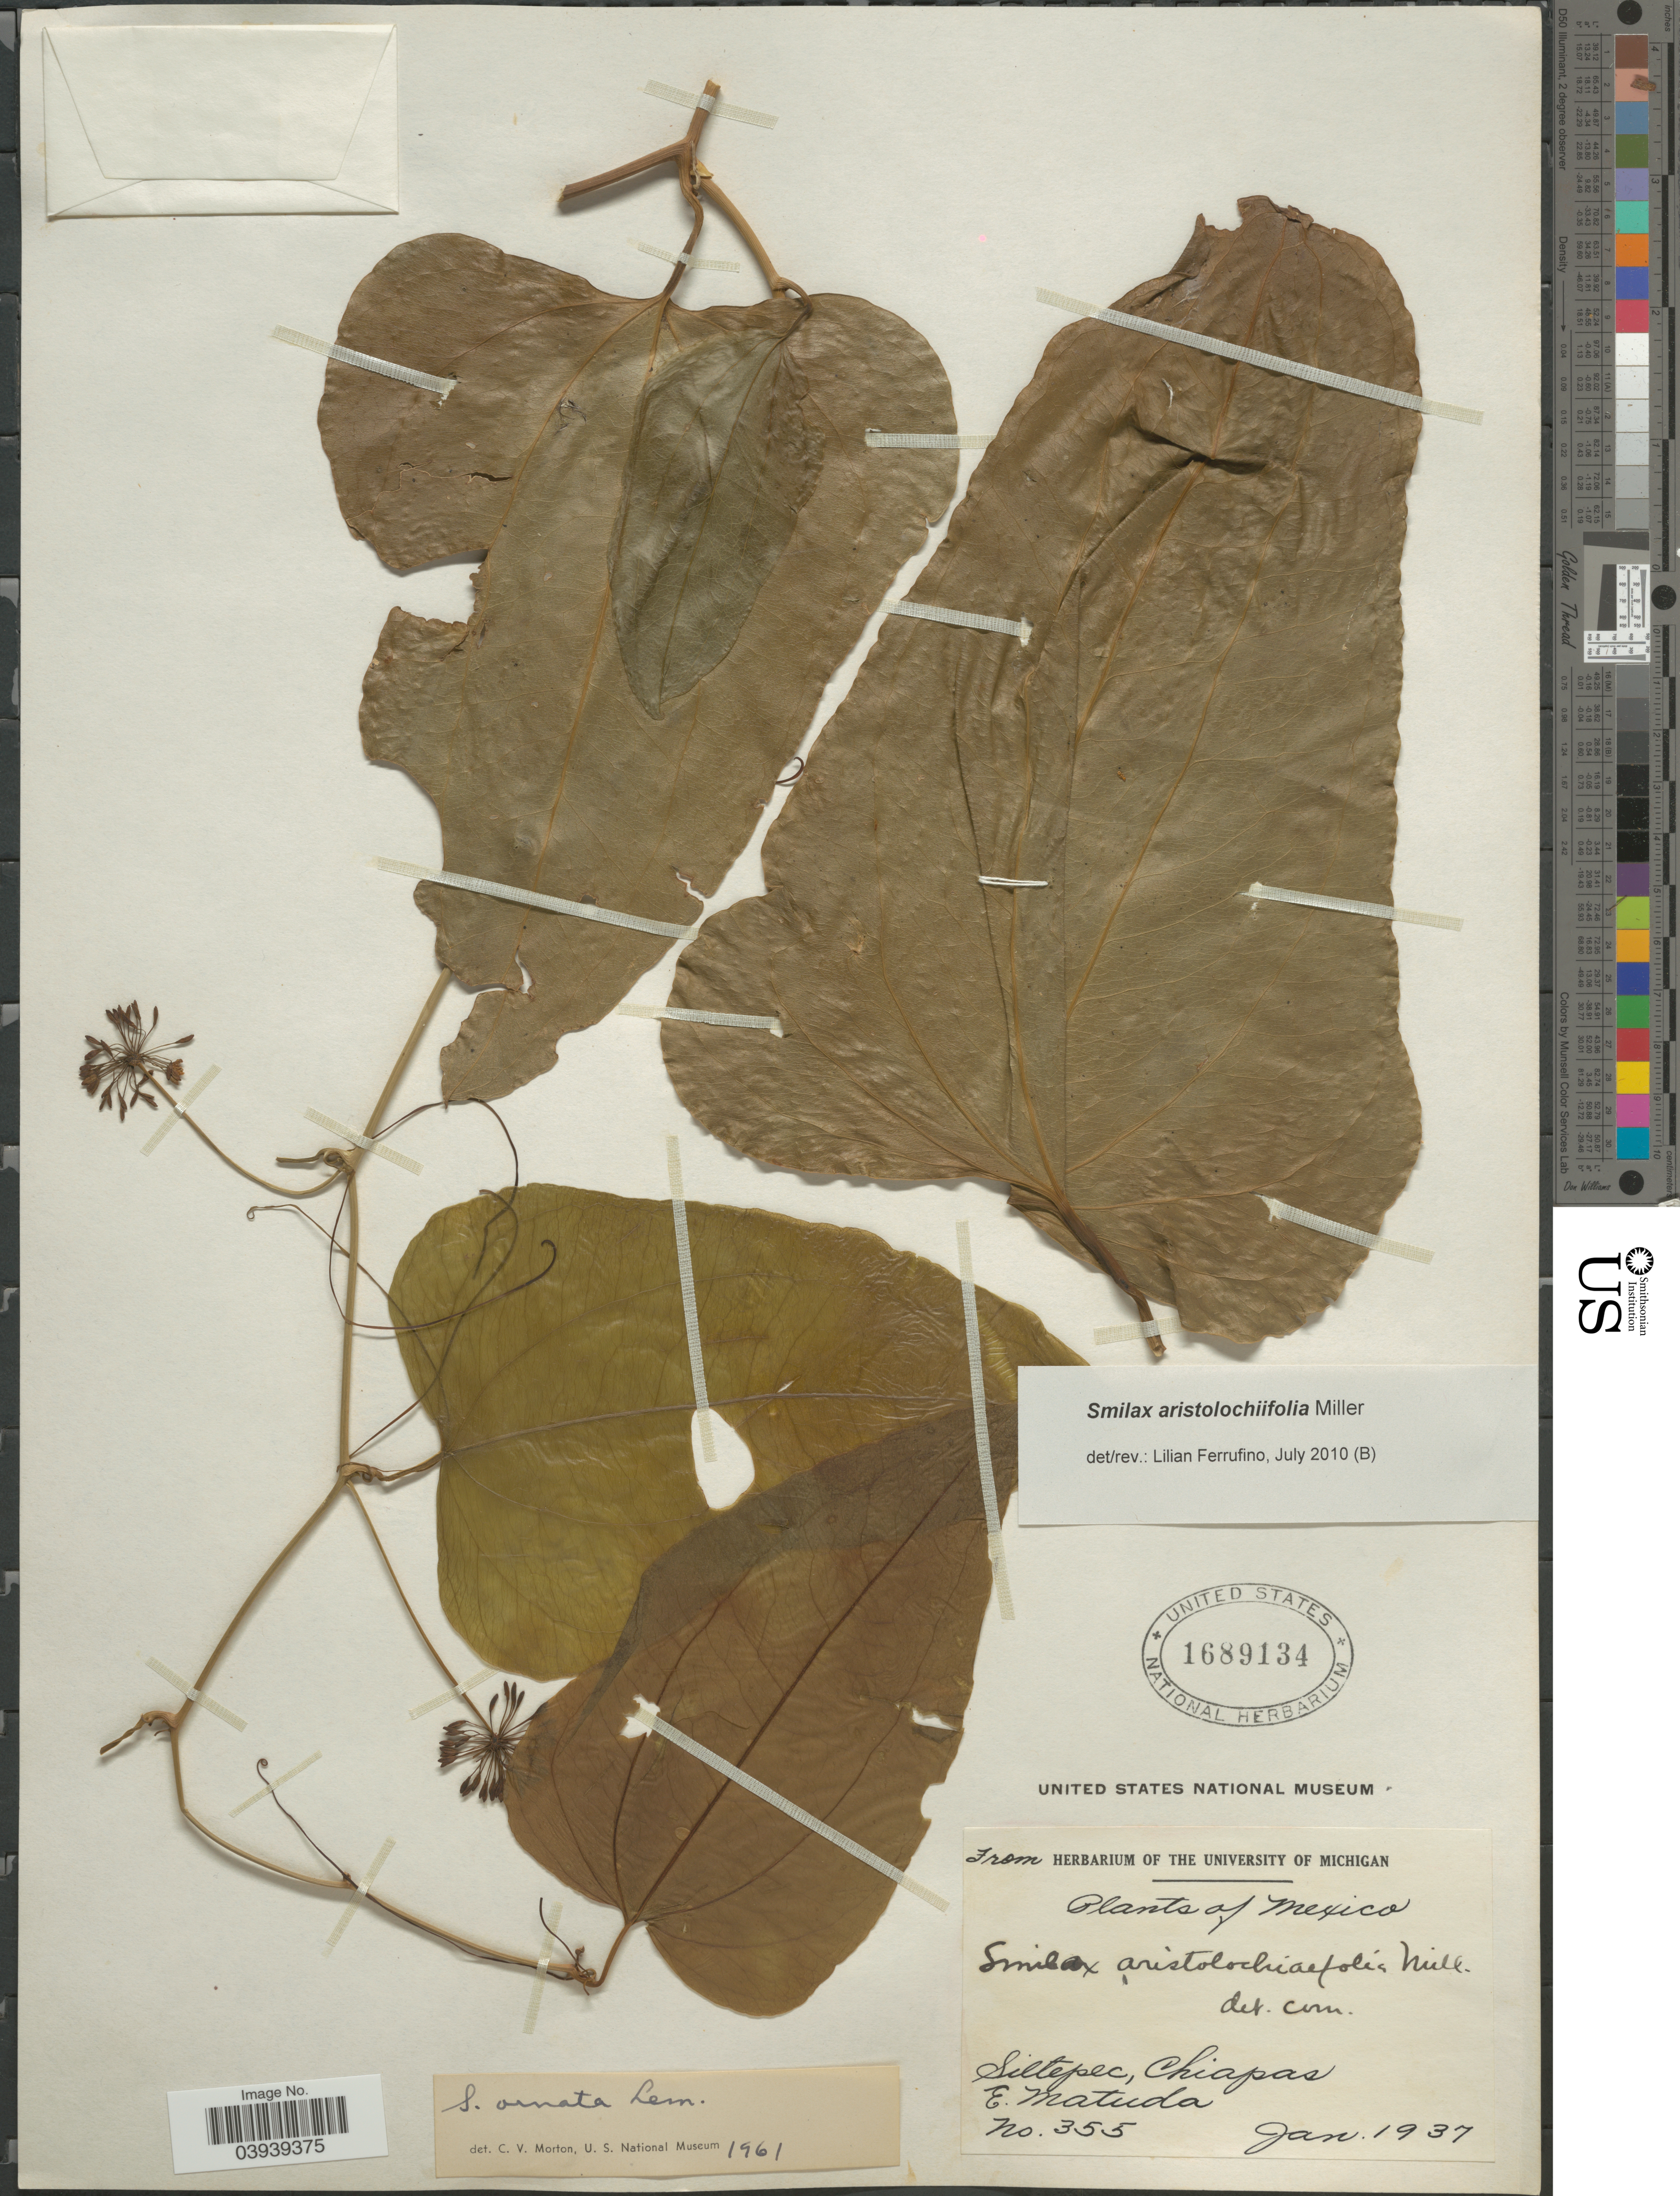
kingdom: Plantae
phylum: Tracheophyta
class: Liliopsida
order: Liliales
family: Smilacaceae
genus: Smilax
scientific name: Smilax aristolochiifolia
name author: Mill.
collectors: E. Matuda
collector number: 355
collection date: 1937-01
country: Mexico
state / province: Chiapas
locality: Siltepec.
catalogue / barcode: US 1689134